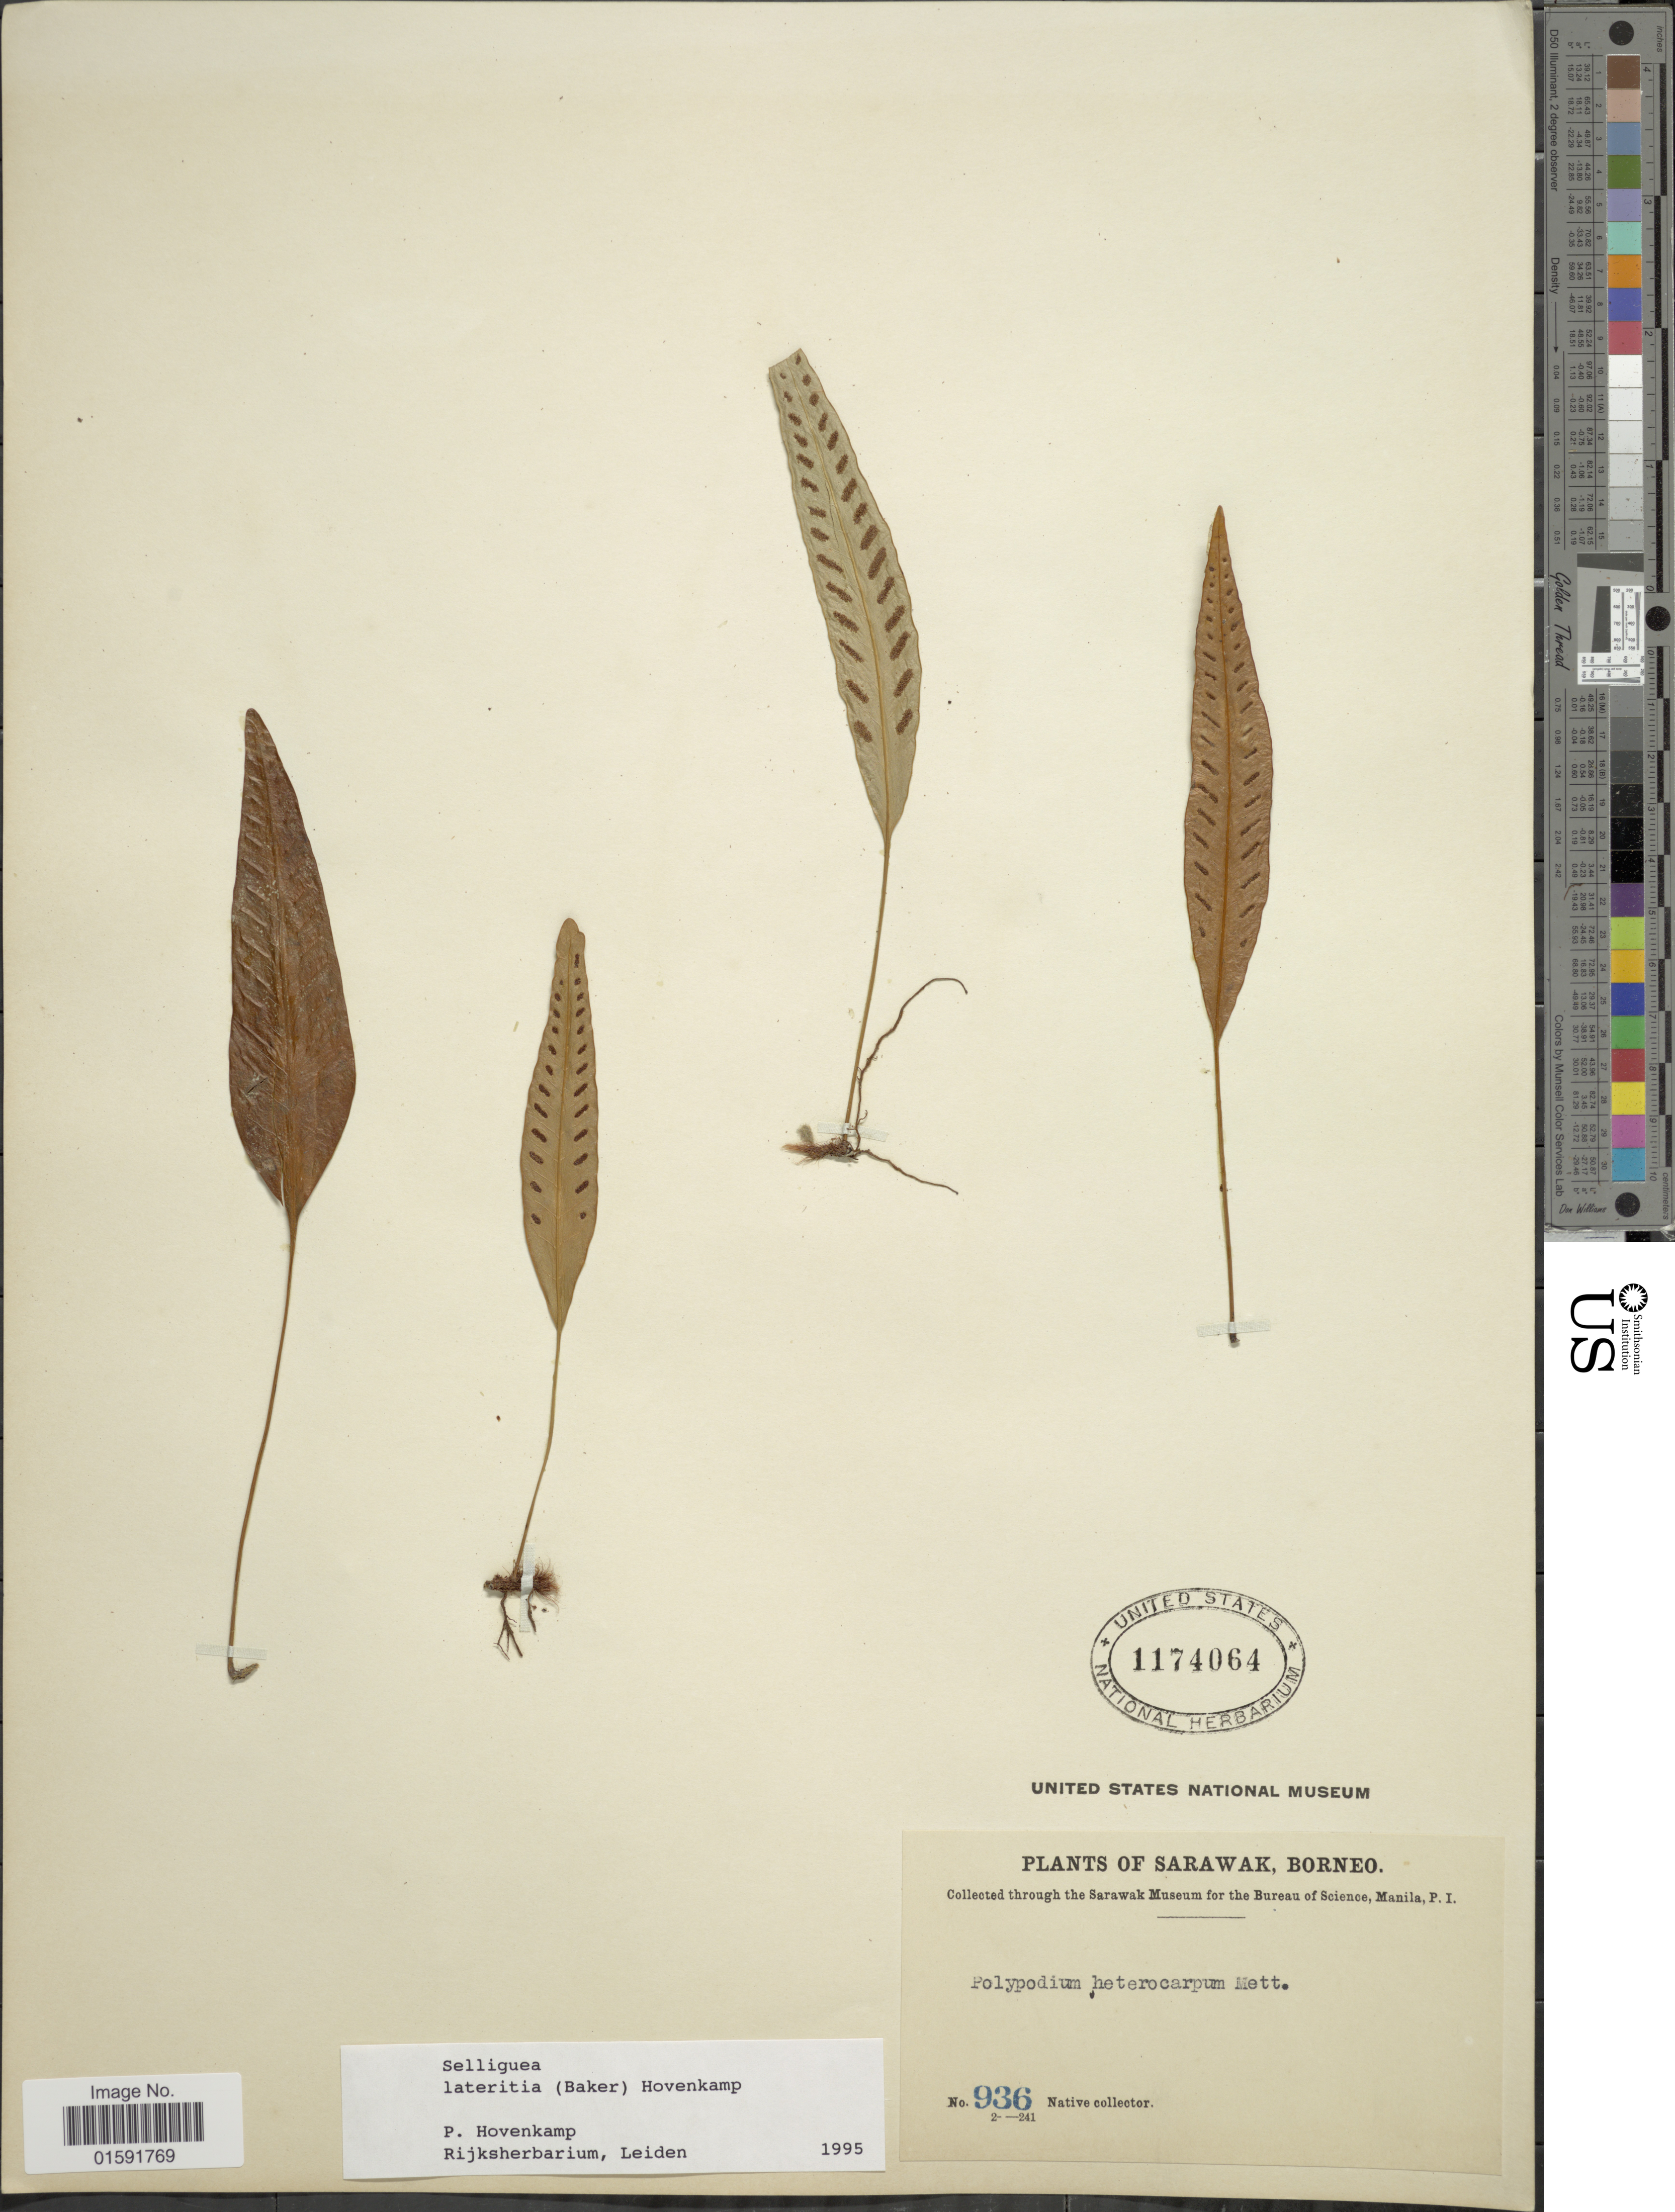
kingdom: Plantae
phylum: Tracheophyta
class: Polypodiopsida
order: Polypodiales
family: Polypodiaceae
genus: Selliguea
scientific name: Selliguea lateritia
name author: (Baker) Hovenkamp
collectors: Native collector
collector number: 936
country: Malaysia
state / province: Sarawak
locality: Borneo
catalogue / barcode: US 1174064